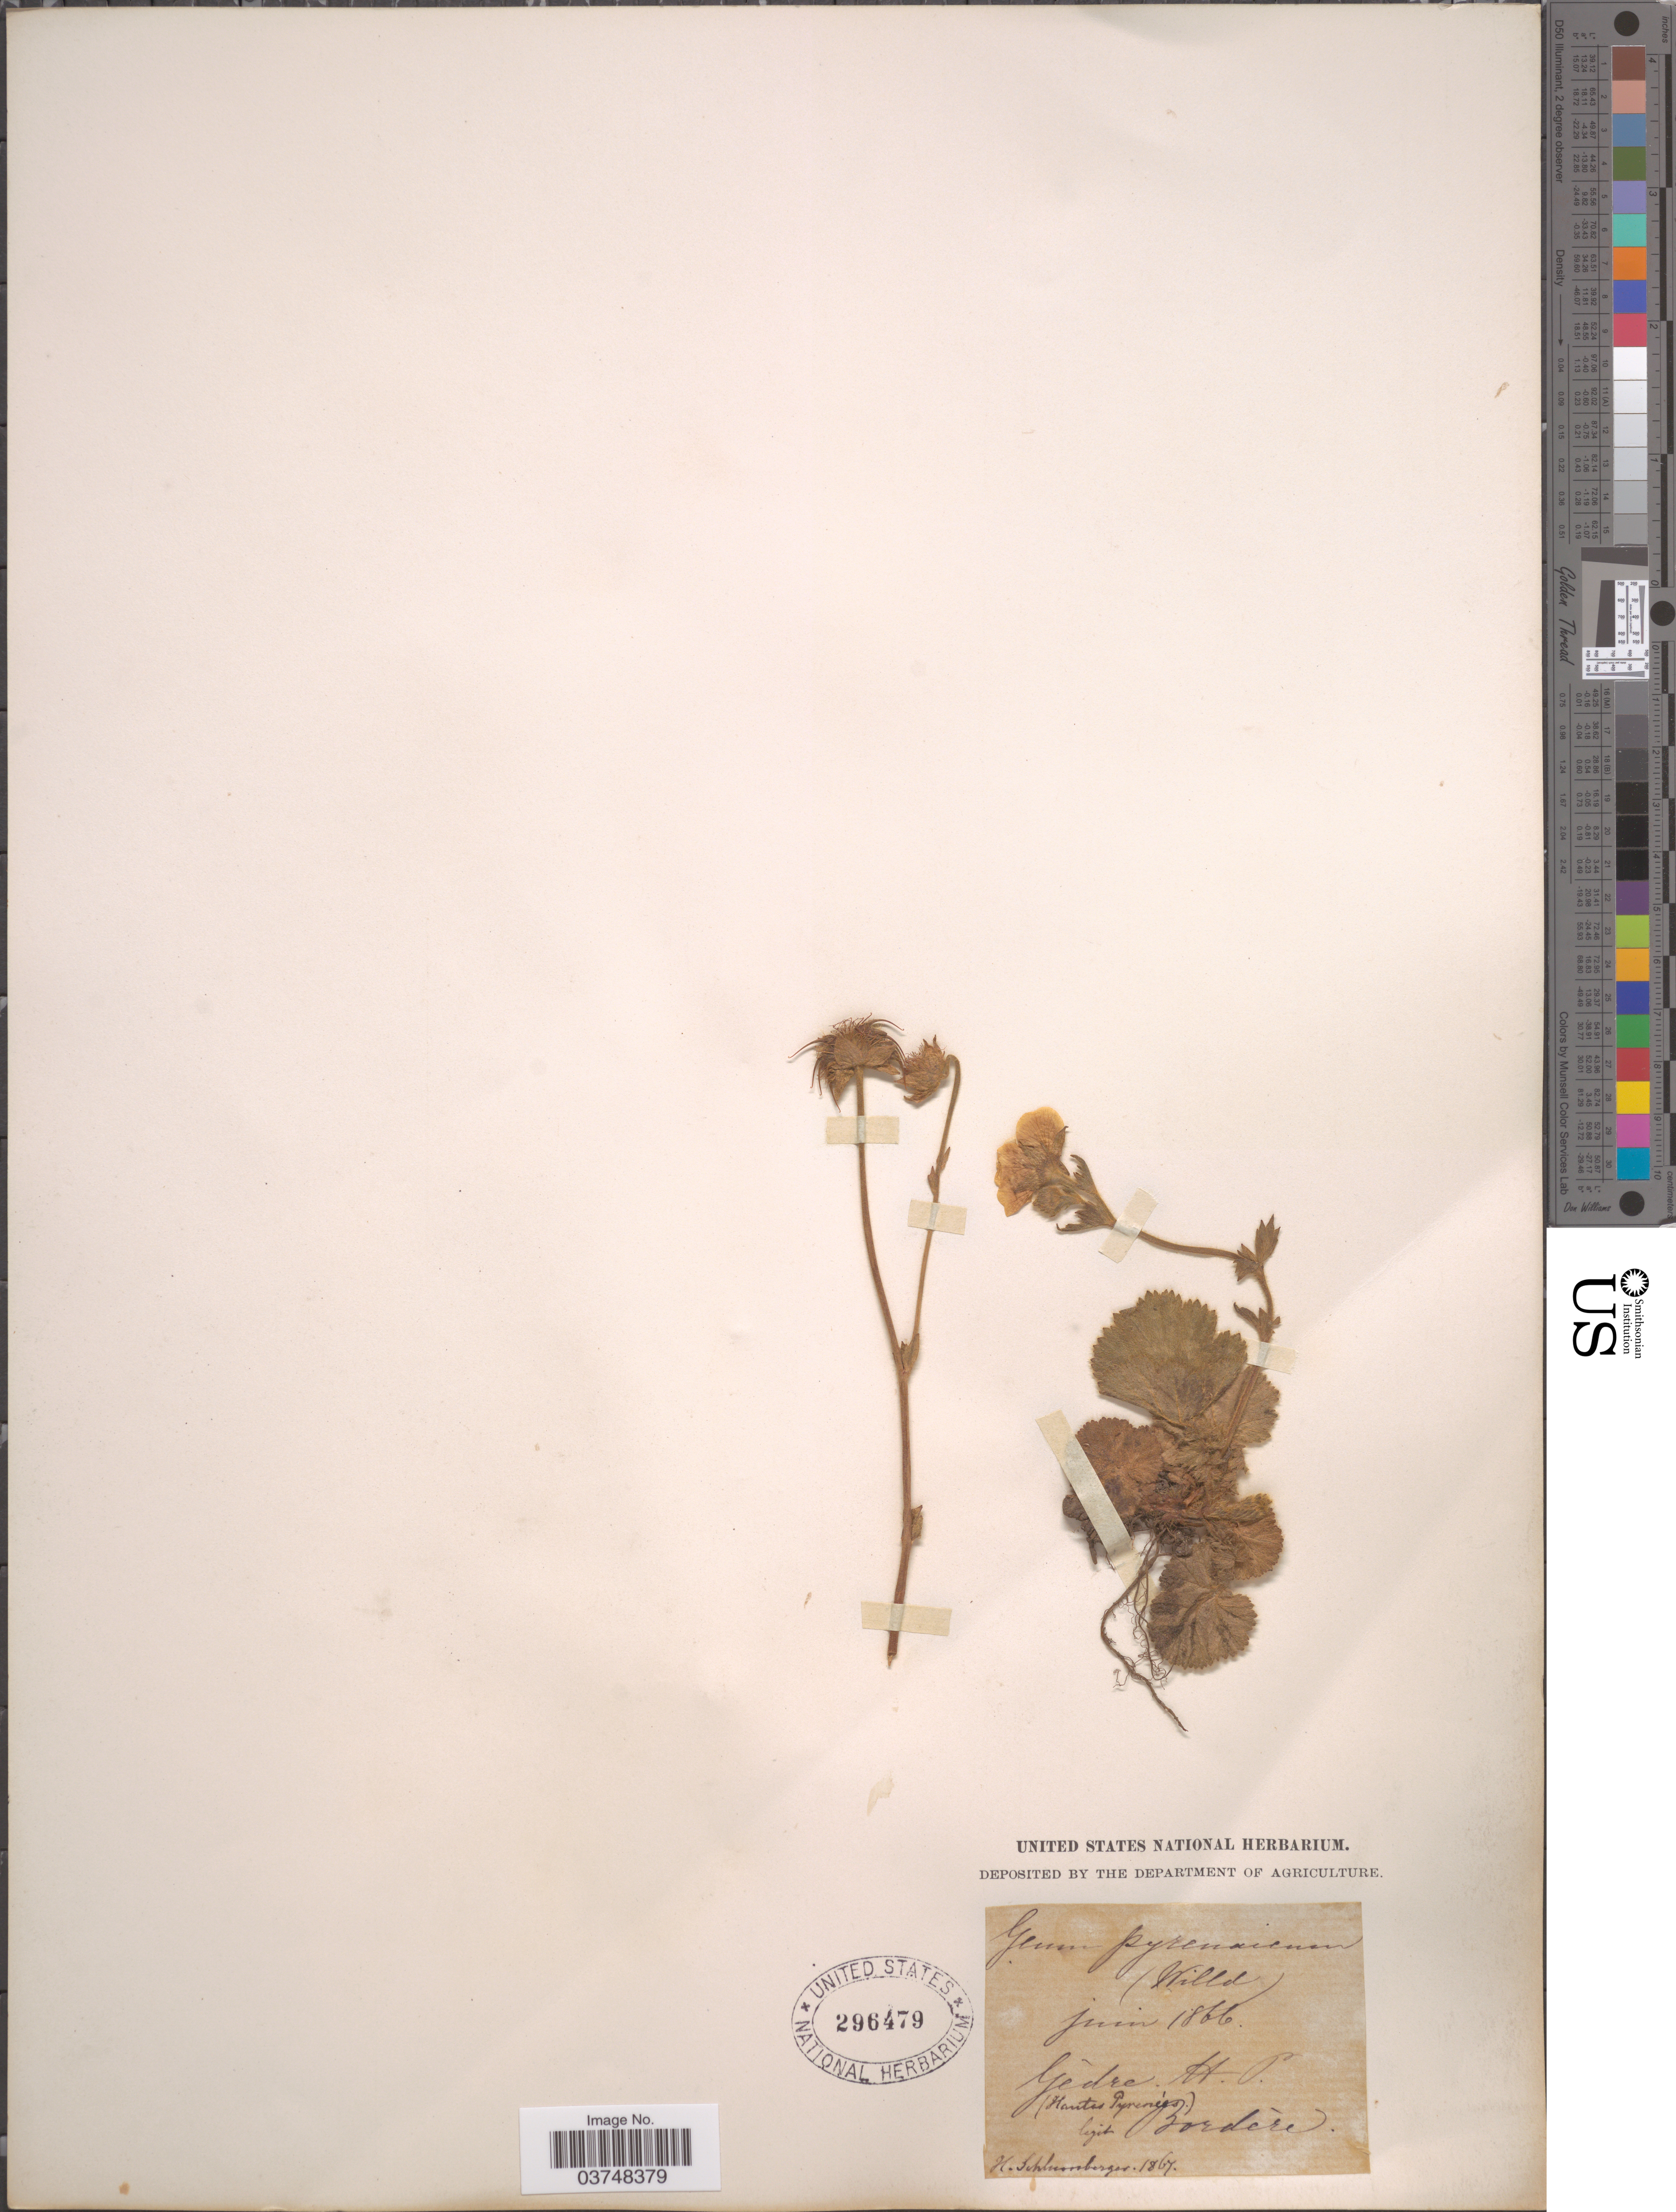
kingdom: Plantae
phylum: Tracheophyta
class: Magnoliopsida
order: Rosales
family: Rosaceae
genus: Geum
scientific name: Geum pyrenaicum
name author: Mill.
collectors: -. Bordere & H. Schlumberger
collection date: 1866-06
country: France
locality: Gédre. H. P. (Hautes Pyrenées).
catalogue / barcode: US 296479